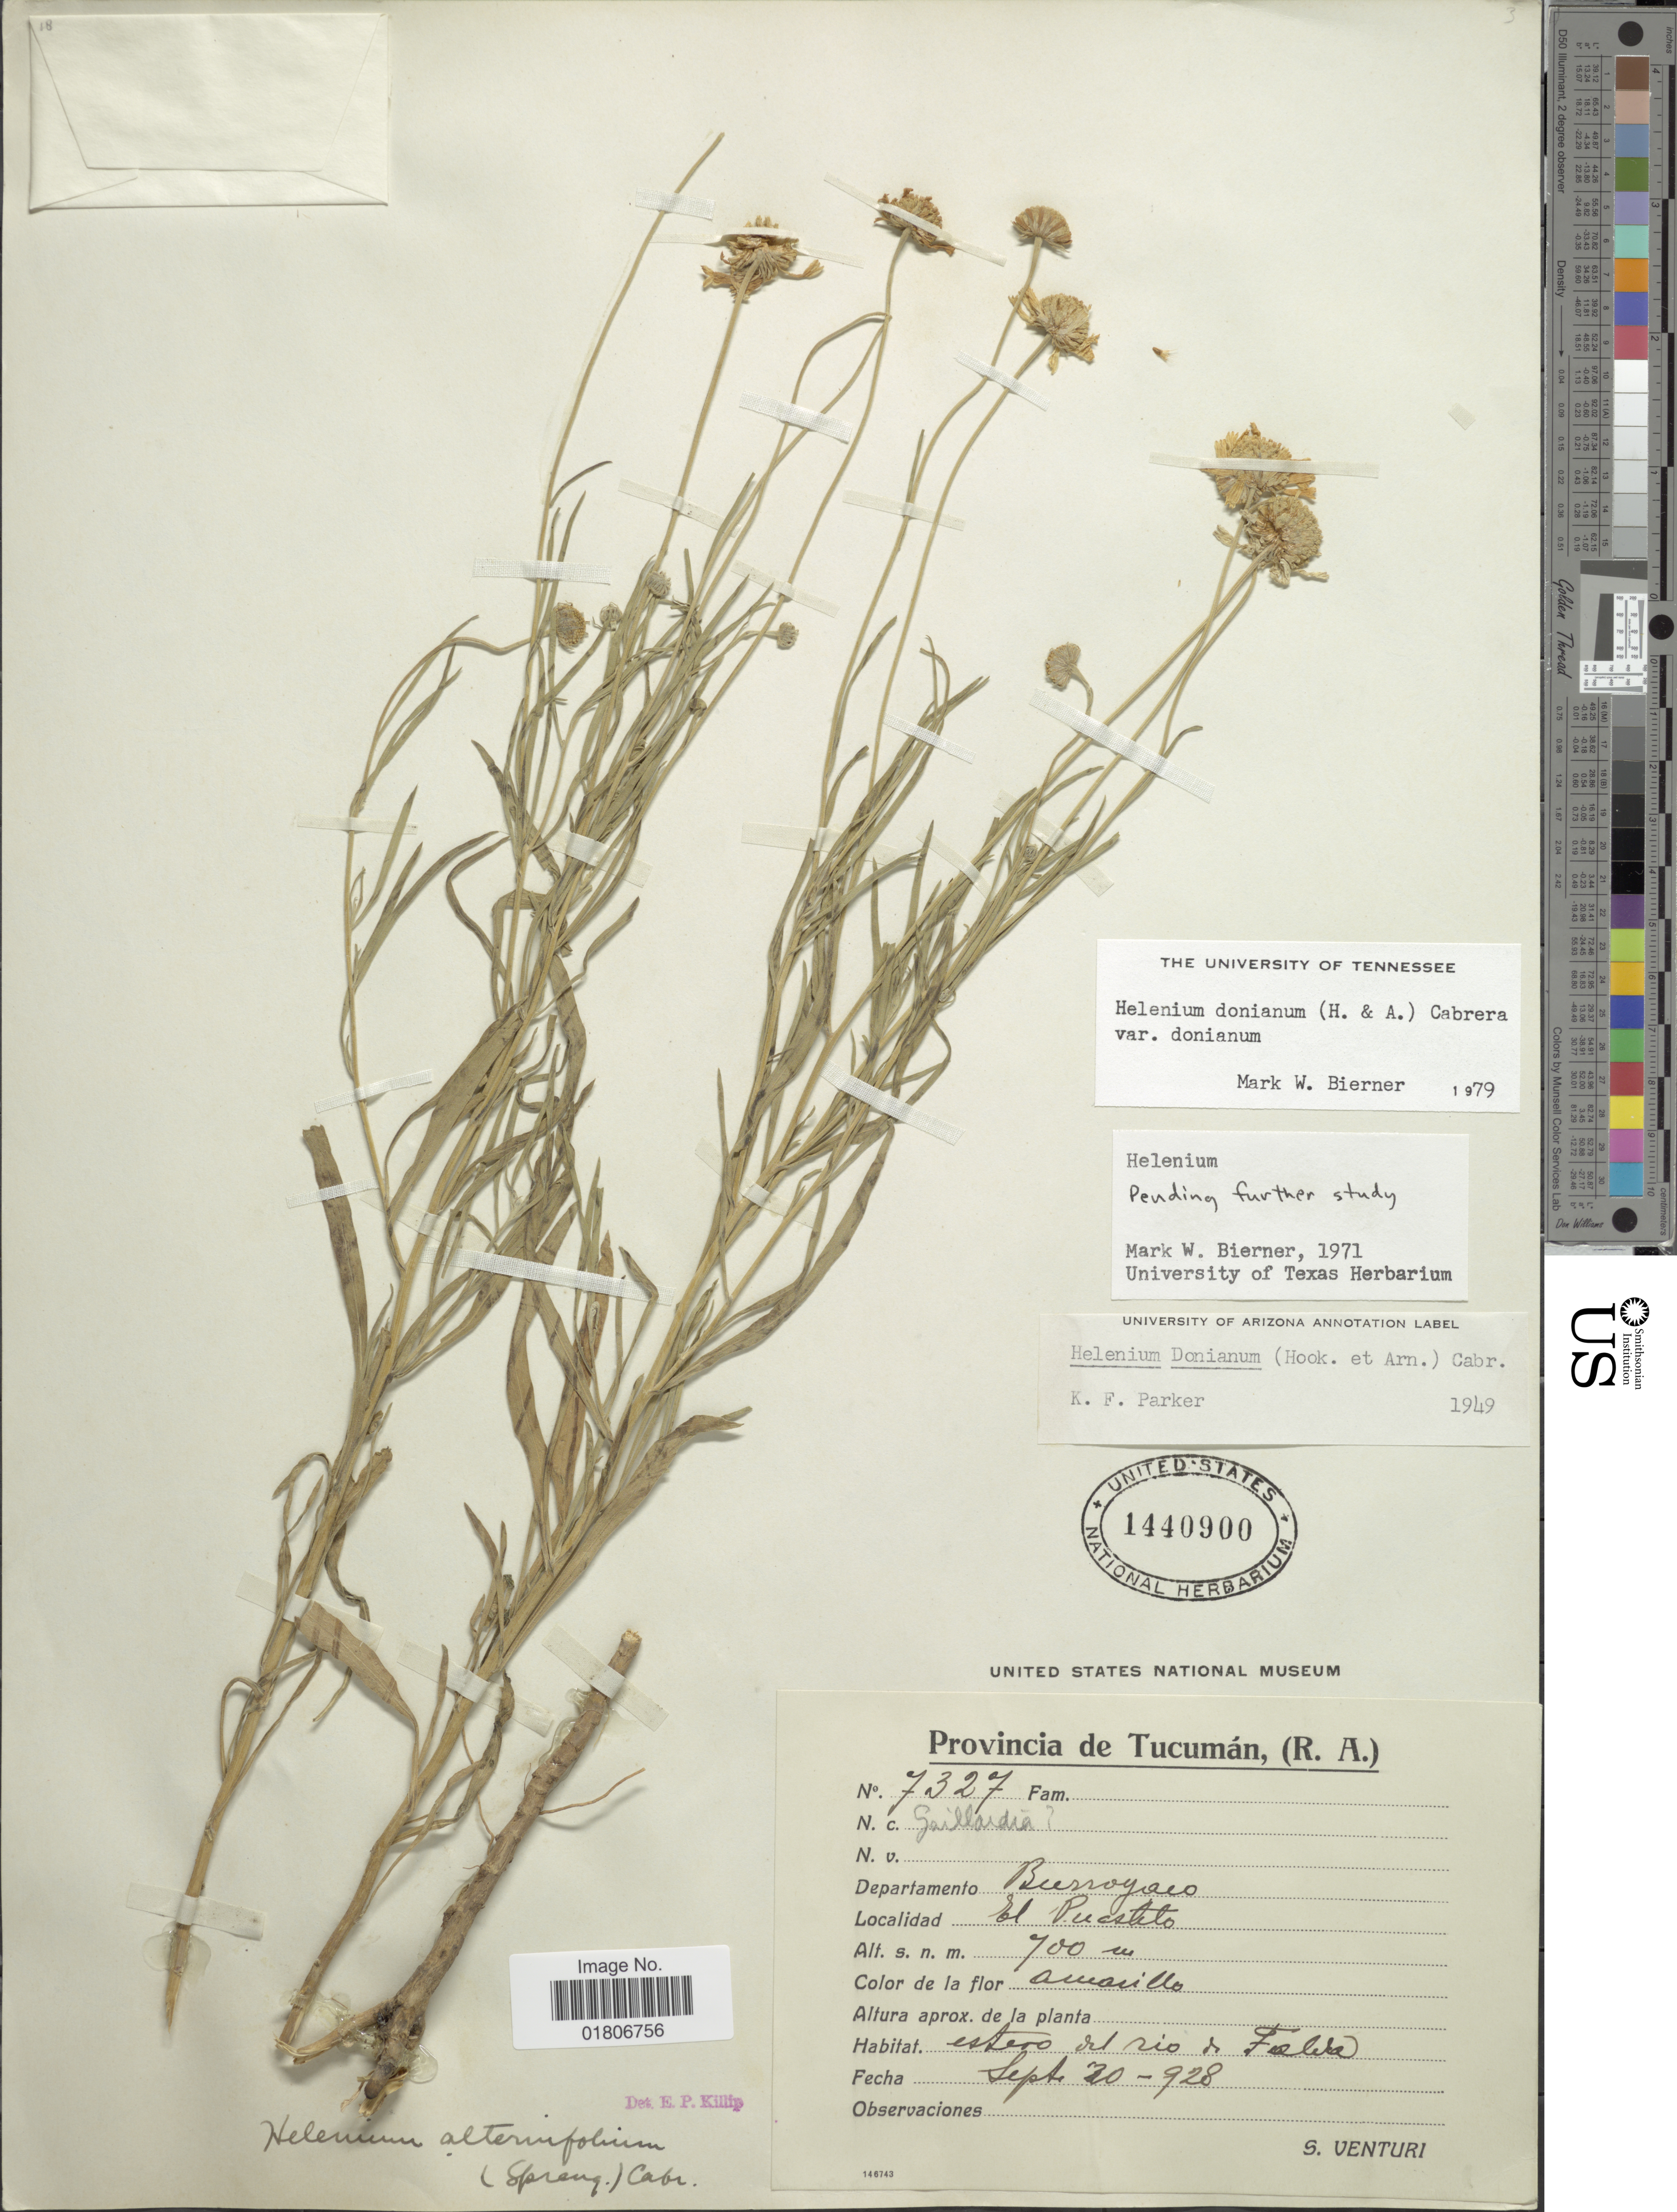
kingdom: Plantae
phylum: Tracheophyta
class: Magnoliopsida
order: Asterales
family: Asteraceae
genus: Helenium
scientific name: Helenium donianum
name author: (Hook. & Arn.) Cabrera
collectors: S. Venturi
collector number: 7327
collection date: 1928-09-20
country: Argentina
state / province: Tucumán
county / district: Burruyacú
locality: El Puestito estero del rio de Falda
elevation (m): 700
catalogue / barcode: US 1440900